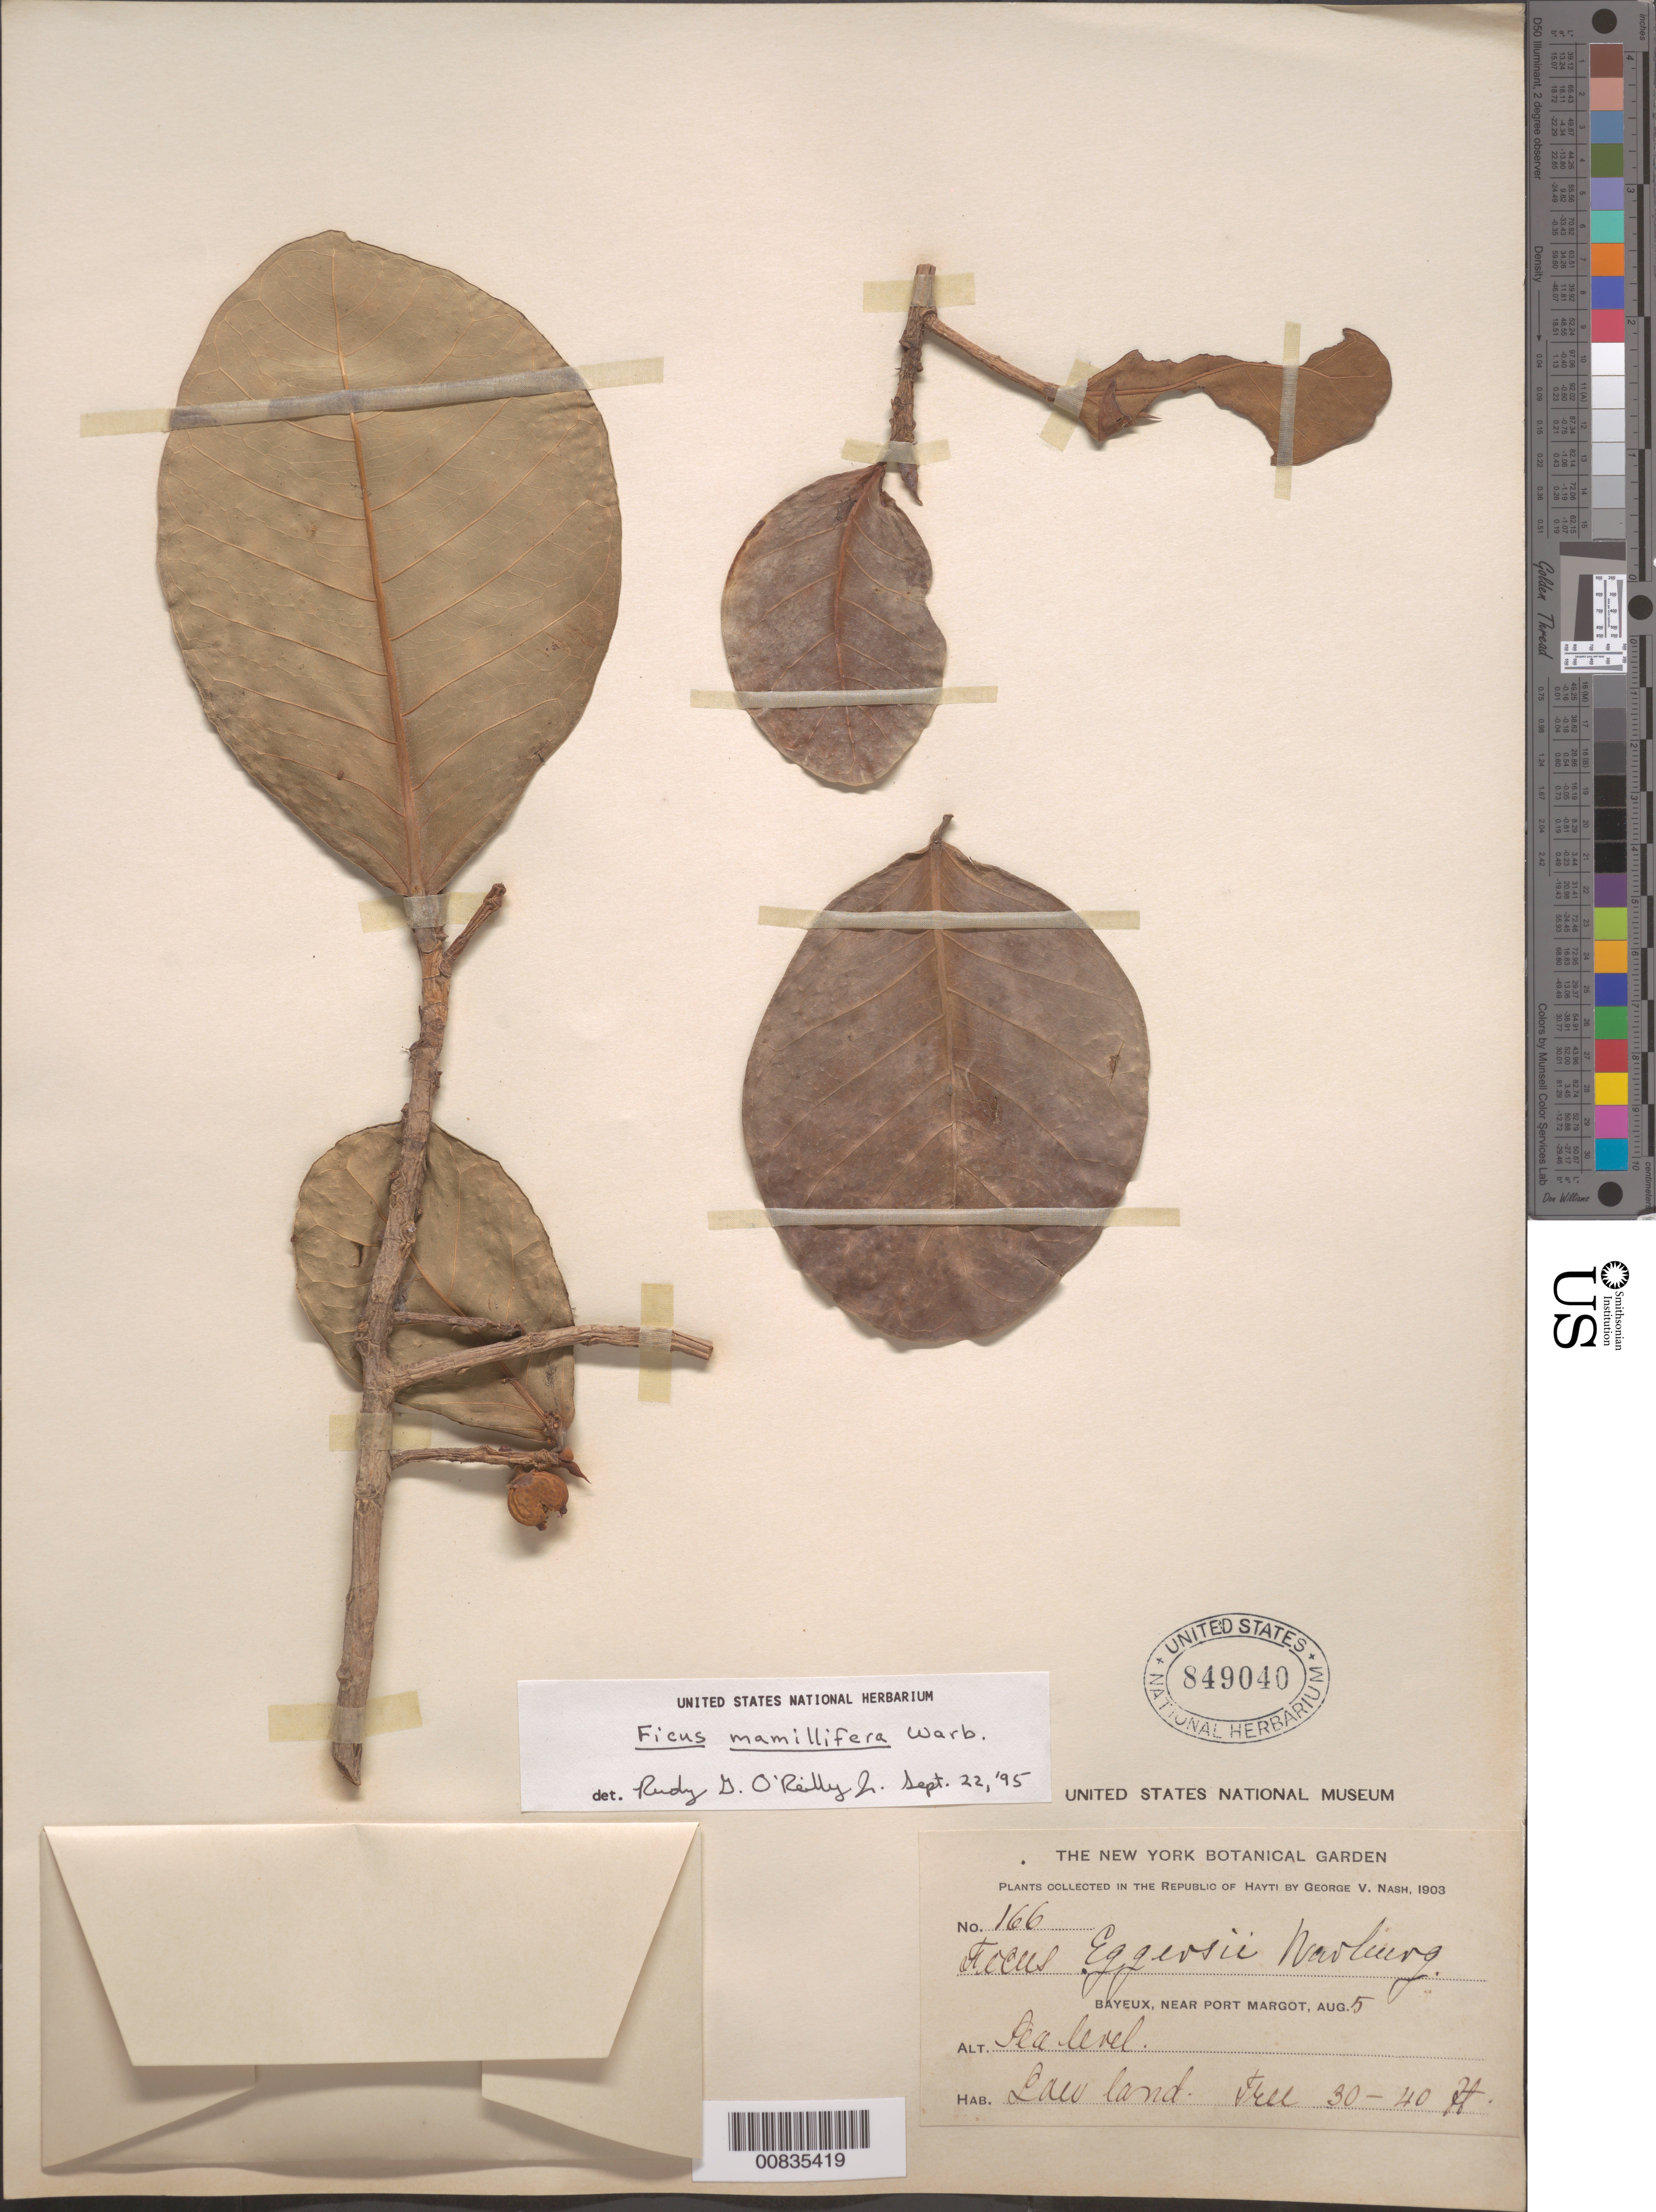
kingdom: Plantae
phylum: Tracheophyta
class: Magnoliopsida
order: Rosales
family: Moraceae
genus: Ficus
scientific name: Ficus mamillifera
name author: Warb.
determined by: O'Reilly, R. G., Jr., (US), NMNH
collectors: G. V. Nash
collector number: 166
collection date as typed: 05 Aug 1903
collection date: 1903-08-05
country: Haiti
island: Hispaniola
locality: Bayeux, near Port Margot.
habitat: Low land.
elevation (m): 0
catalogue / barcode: US 849040